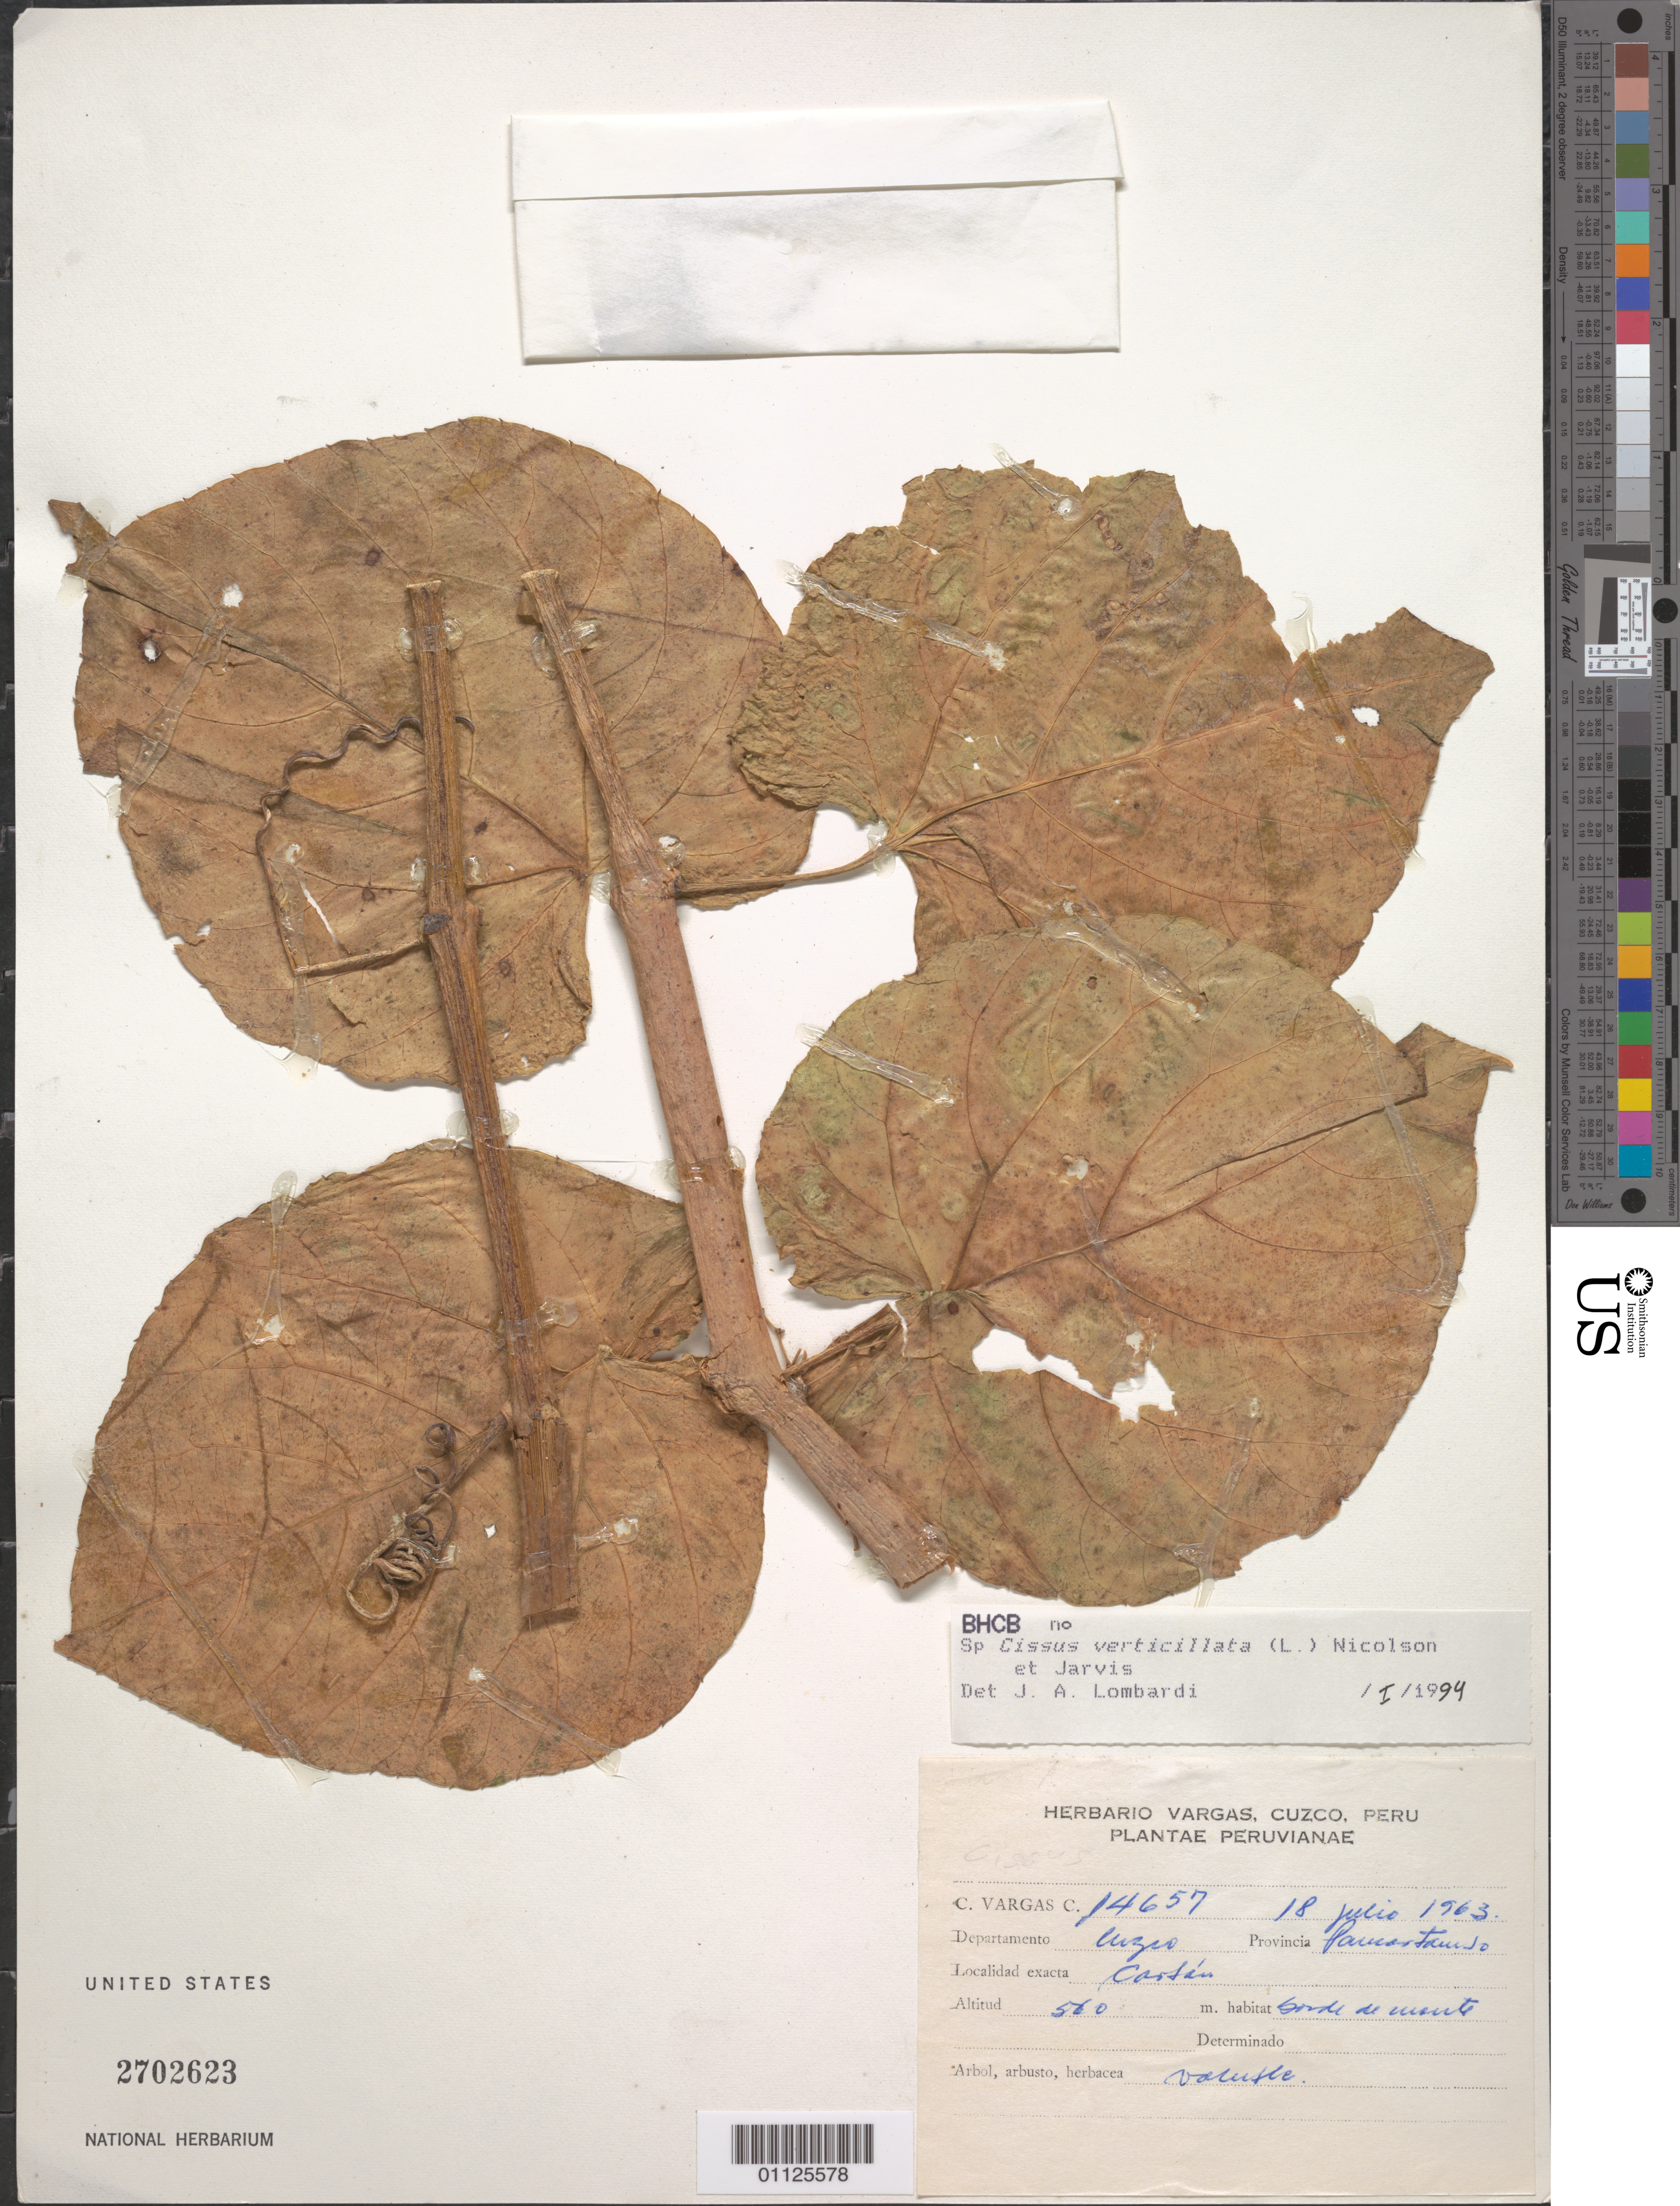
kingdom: Plantae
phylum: Tracheophyta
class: Magnoliopsida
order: Vitales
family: Vitaceae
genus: Cissus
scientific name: Cissus verticillata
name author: (L.) Nicolson & C.E. Jarvis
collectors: C. Vargas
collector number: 14657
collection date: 1963-07-18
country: Peru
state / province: Cusco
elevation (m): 560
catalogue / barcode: US 2702623